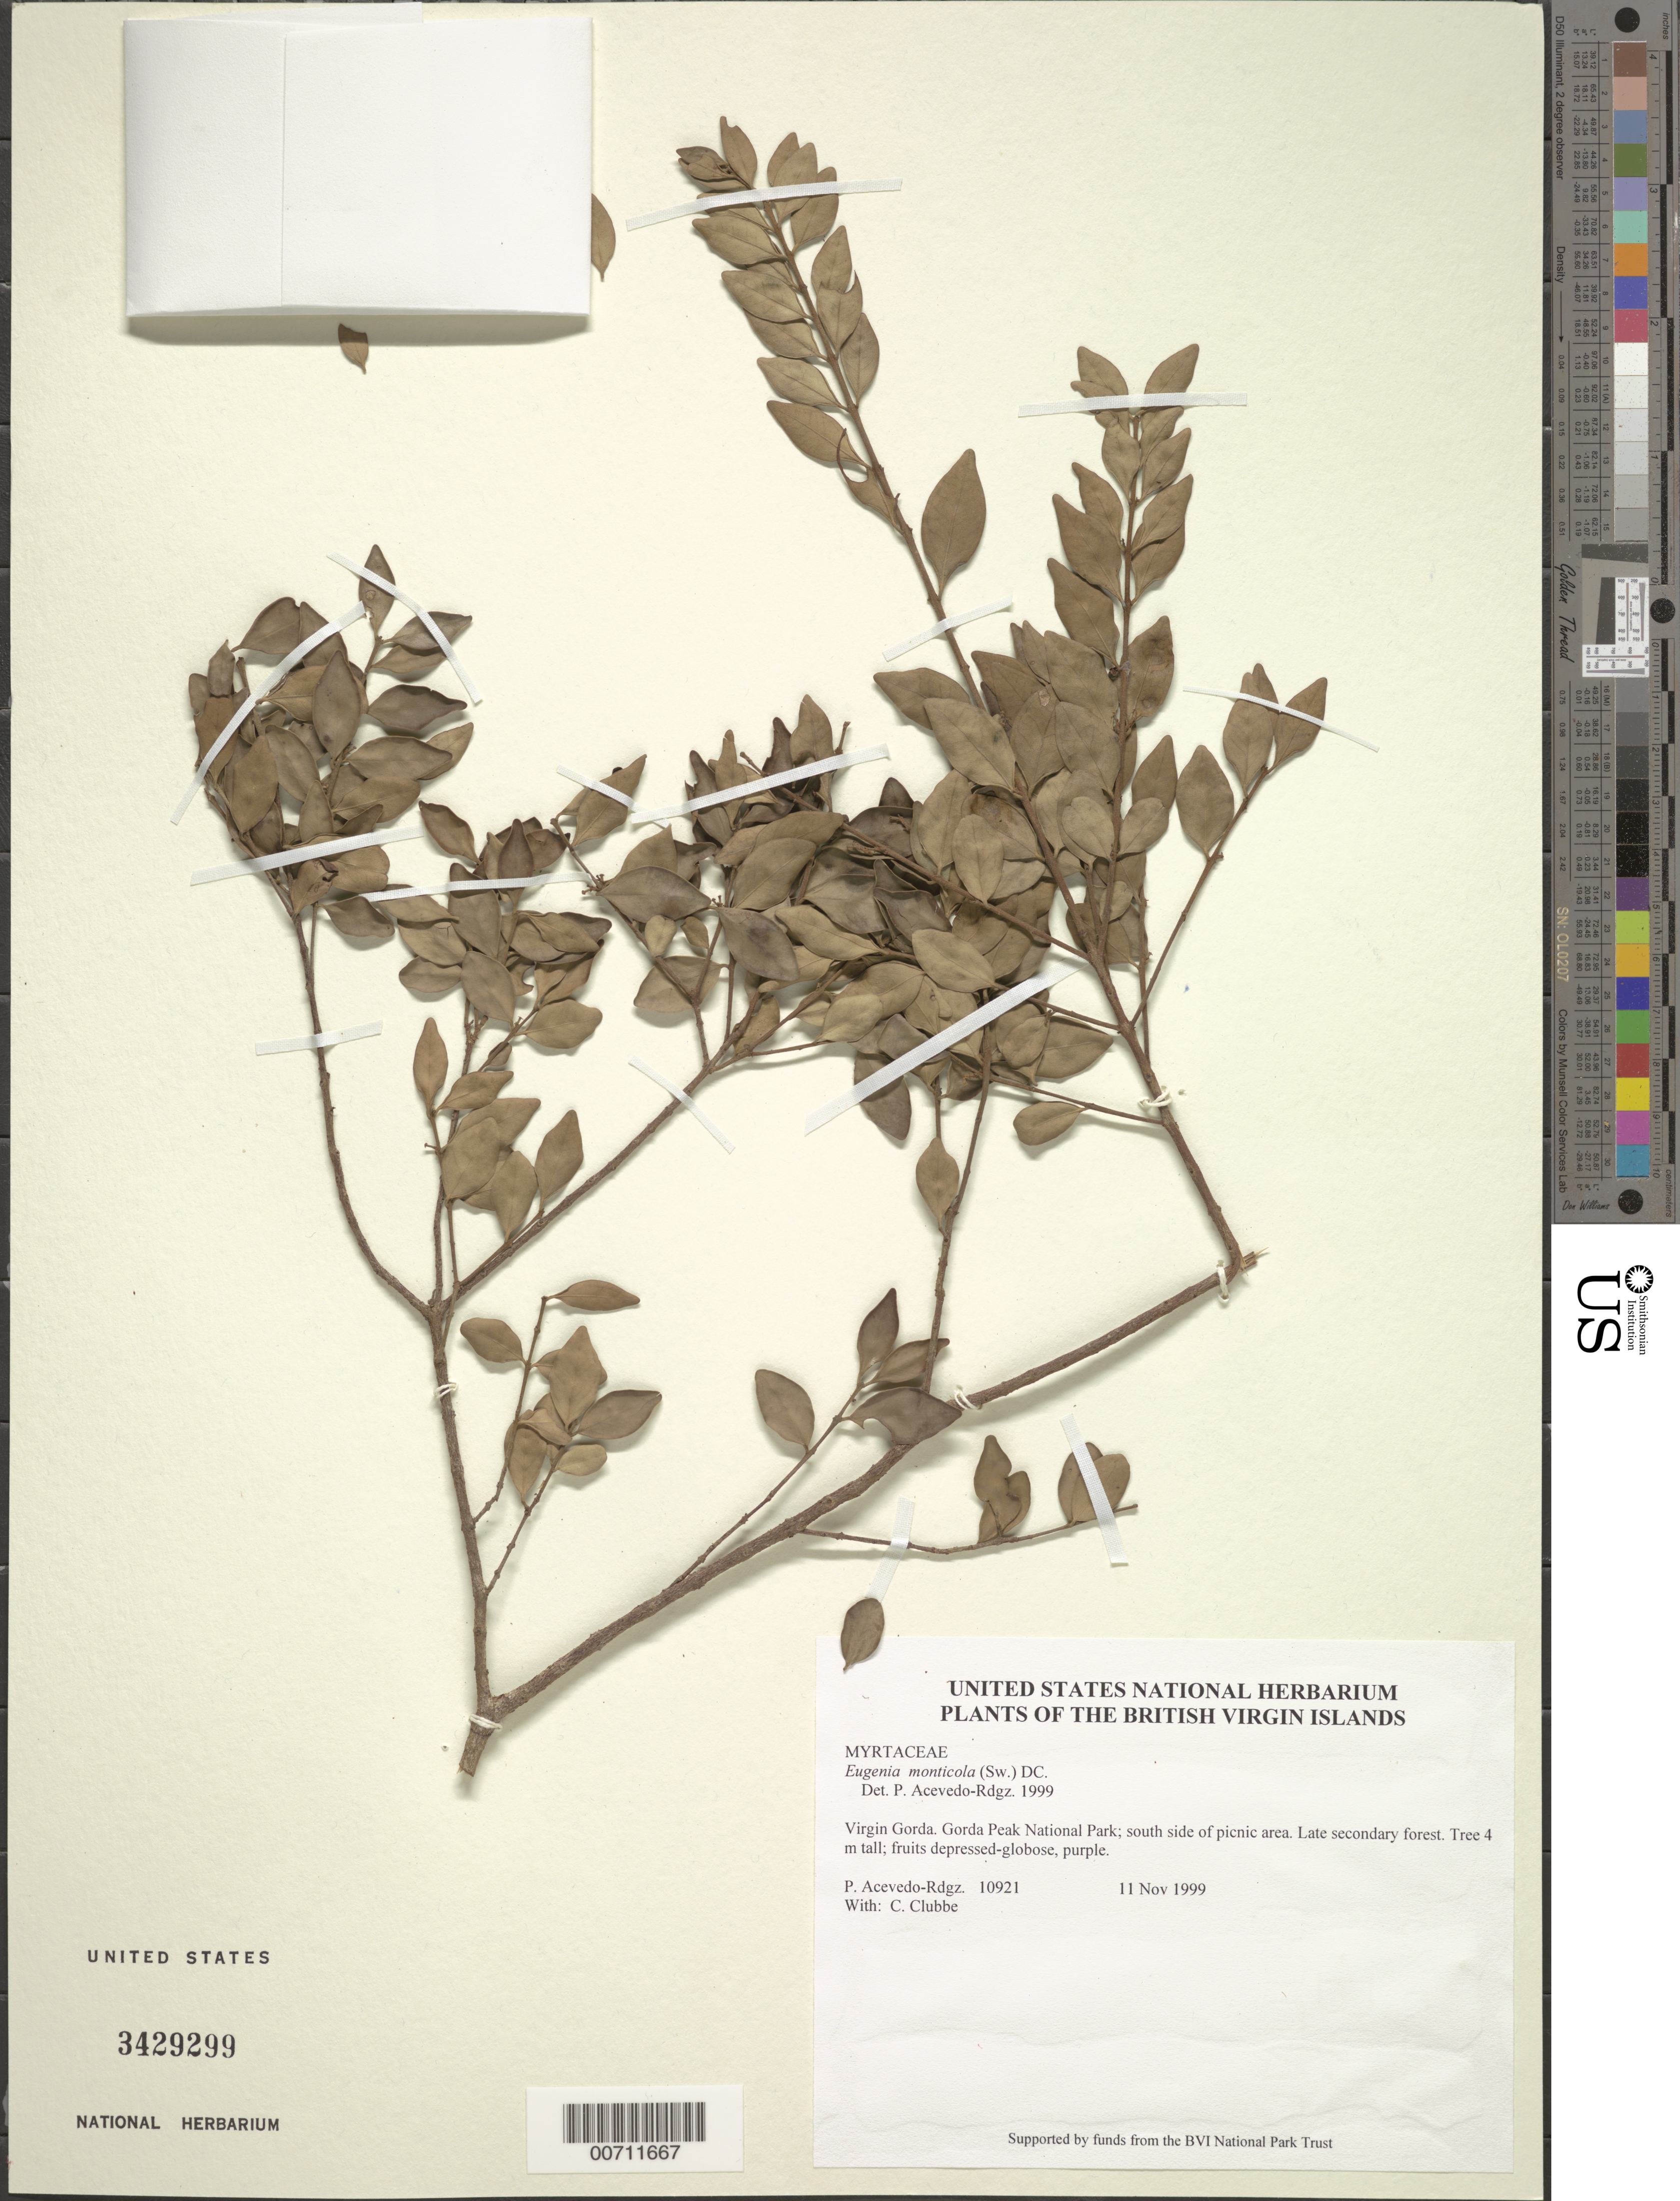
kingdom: Plantae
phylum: Tracheophyta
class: Magnoliopsida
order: Myrtales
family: Myrtaceae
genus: Eugenia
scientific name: Eugenia monticola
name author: (Sw.) DC.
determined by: Acevedo-Rodríguez, P., (BOT), Smithsonian Institution - National Museum of Natural History (UNITED STATES)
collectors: P. Acevedo-Rodr., C. Clubbe, M. Gillman & C. Hankamer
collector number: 10921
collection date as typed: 11 Nov 1999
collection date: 1999-11-11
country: British Virgin Islands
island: Virgin Gorda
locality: Gorda Peak National Park; south side of picnic area.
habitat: Late secondary forest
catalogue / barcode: US 3429299